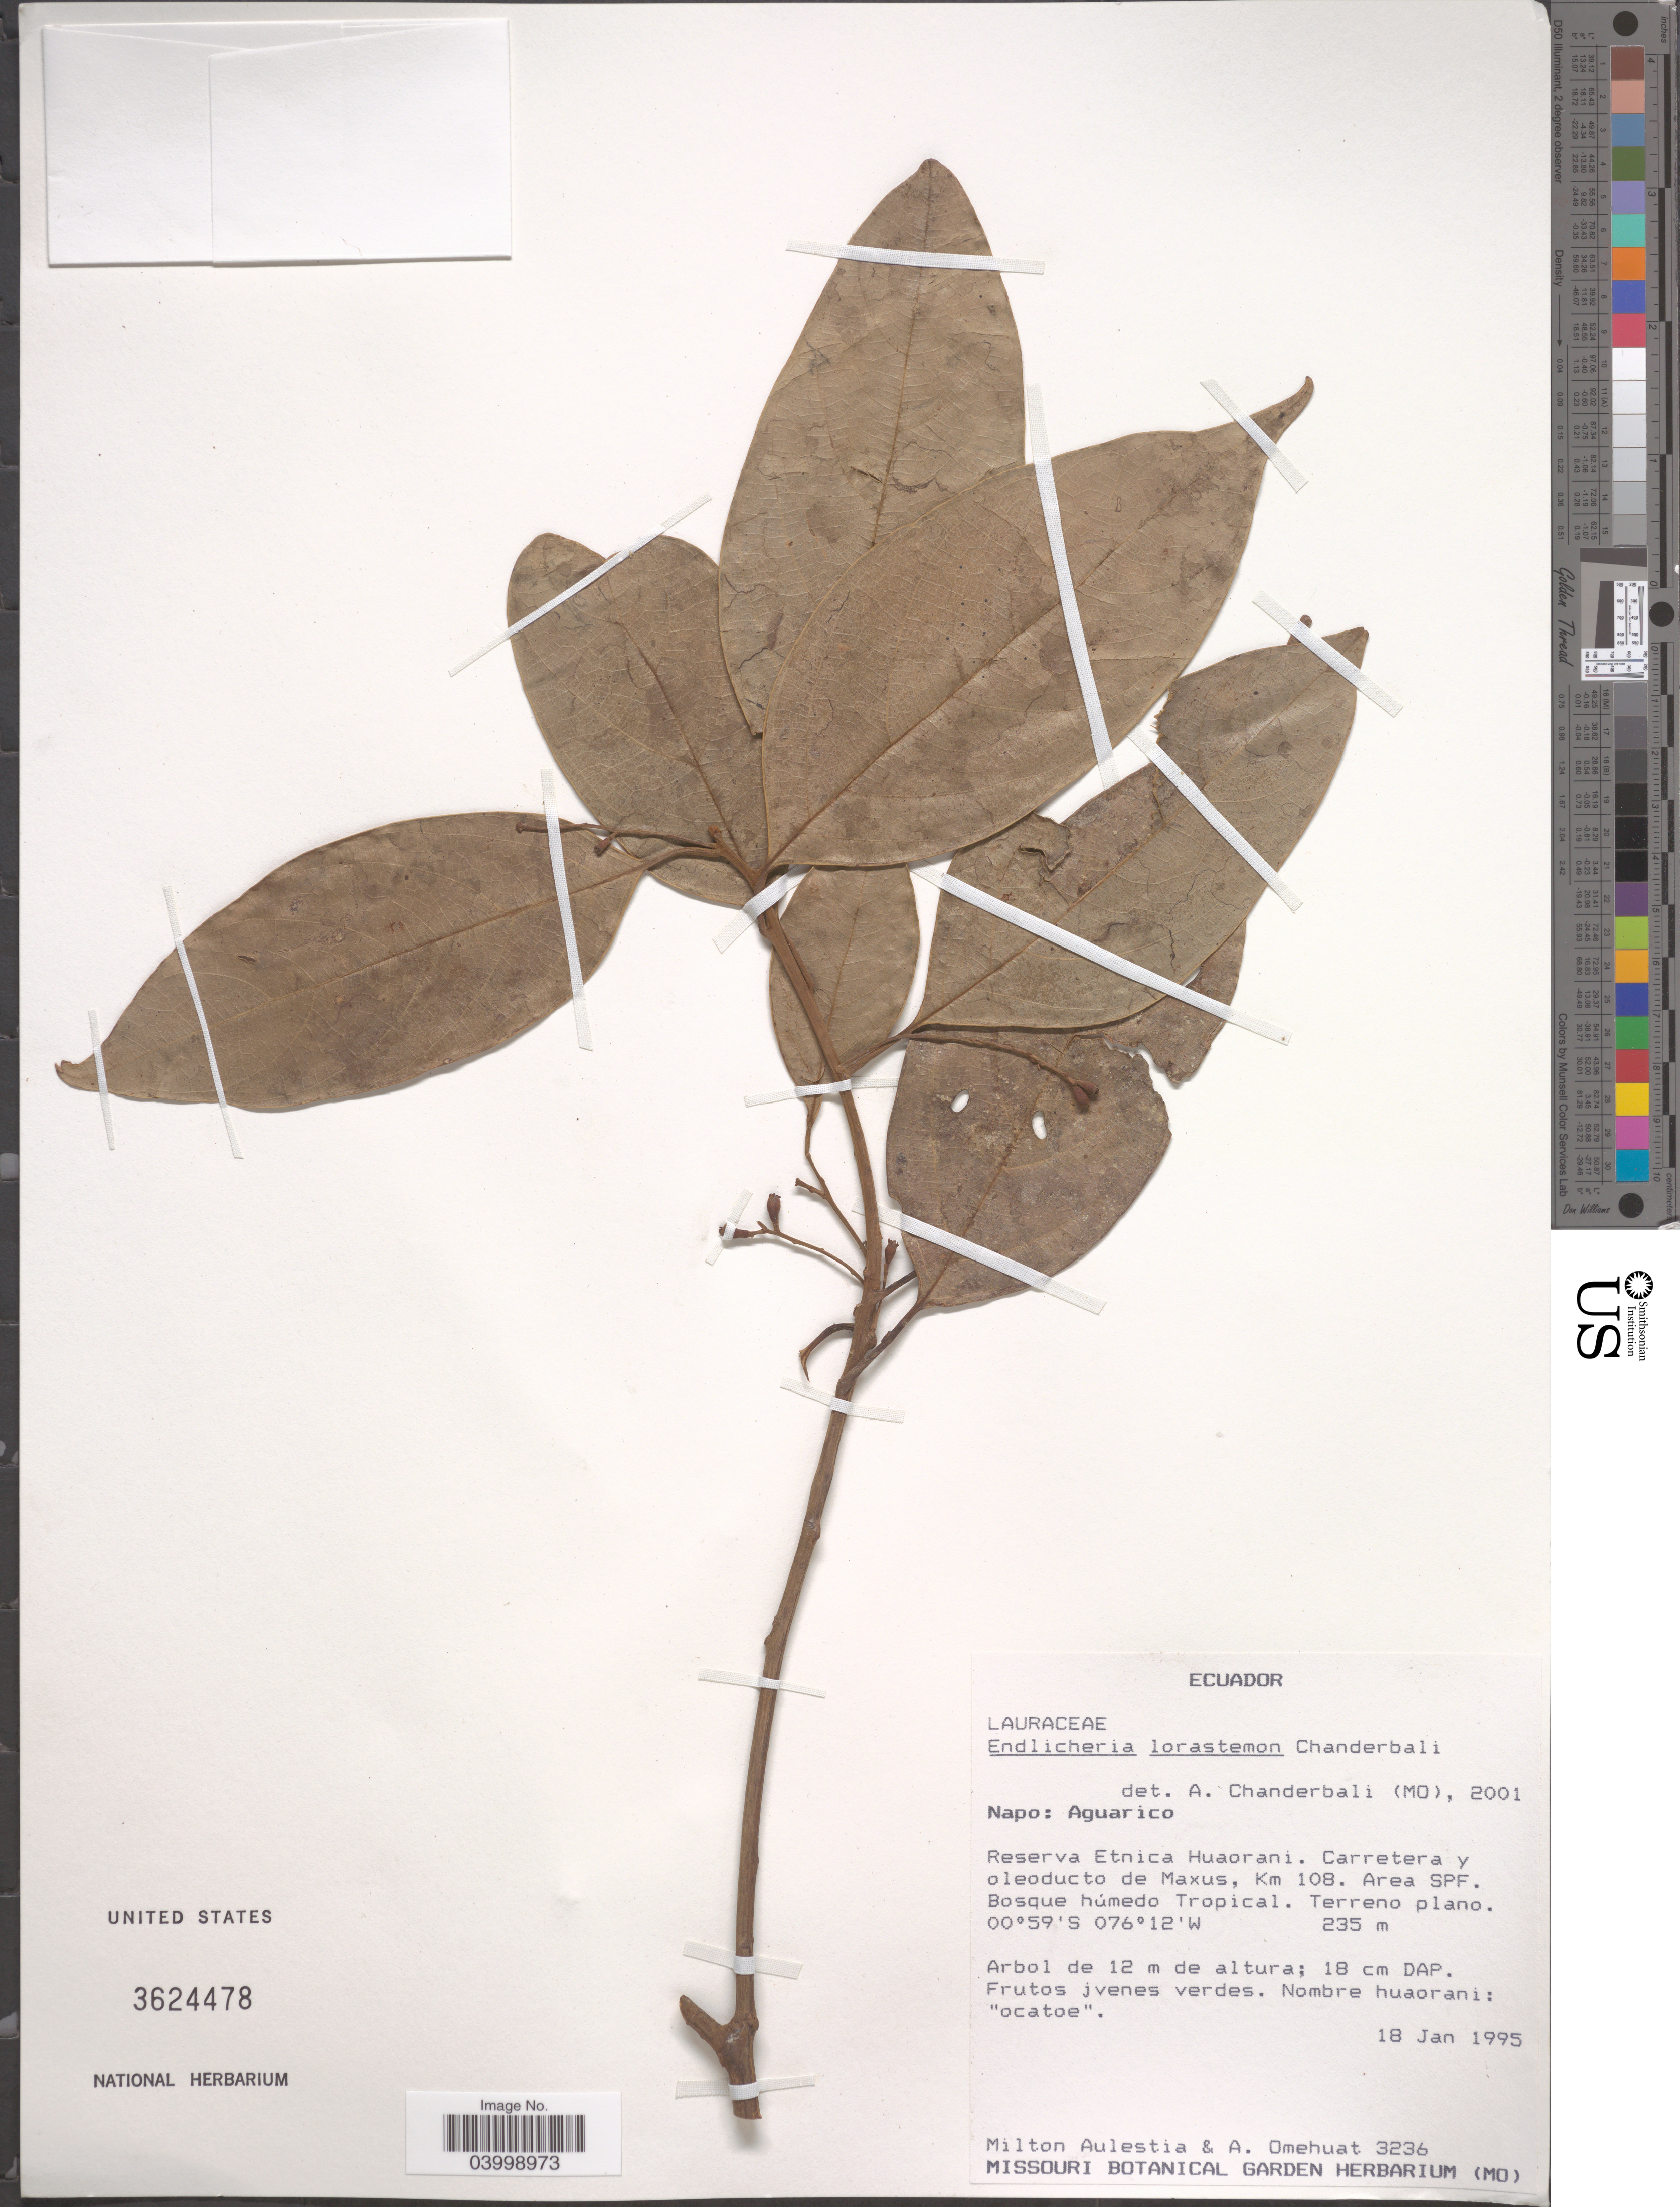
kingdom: Plantae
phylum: Tracheophyta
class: Magnoliopsida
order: Laurales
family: Lauraceae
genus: Endlicheria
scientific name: Endlicheria lorastemon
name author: Chanderb.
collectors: M. Aulestia & A. Omehuat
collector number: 3236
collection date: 1995-01-18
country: Ecuador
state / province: Napo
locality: Aguarico. Reserva Etnica Huaoroni. Carretera y oleoducto de Maxus, Km 108. Area SPF.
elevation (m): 235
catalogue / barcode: US 3624478